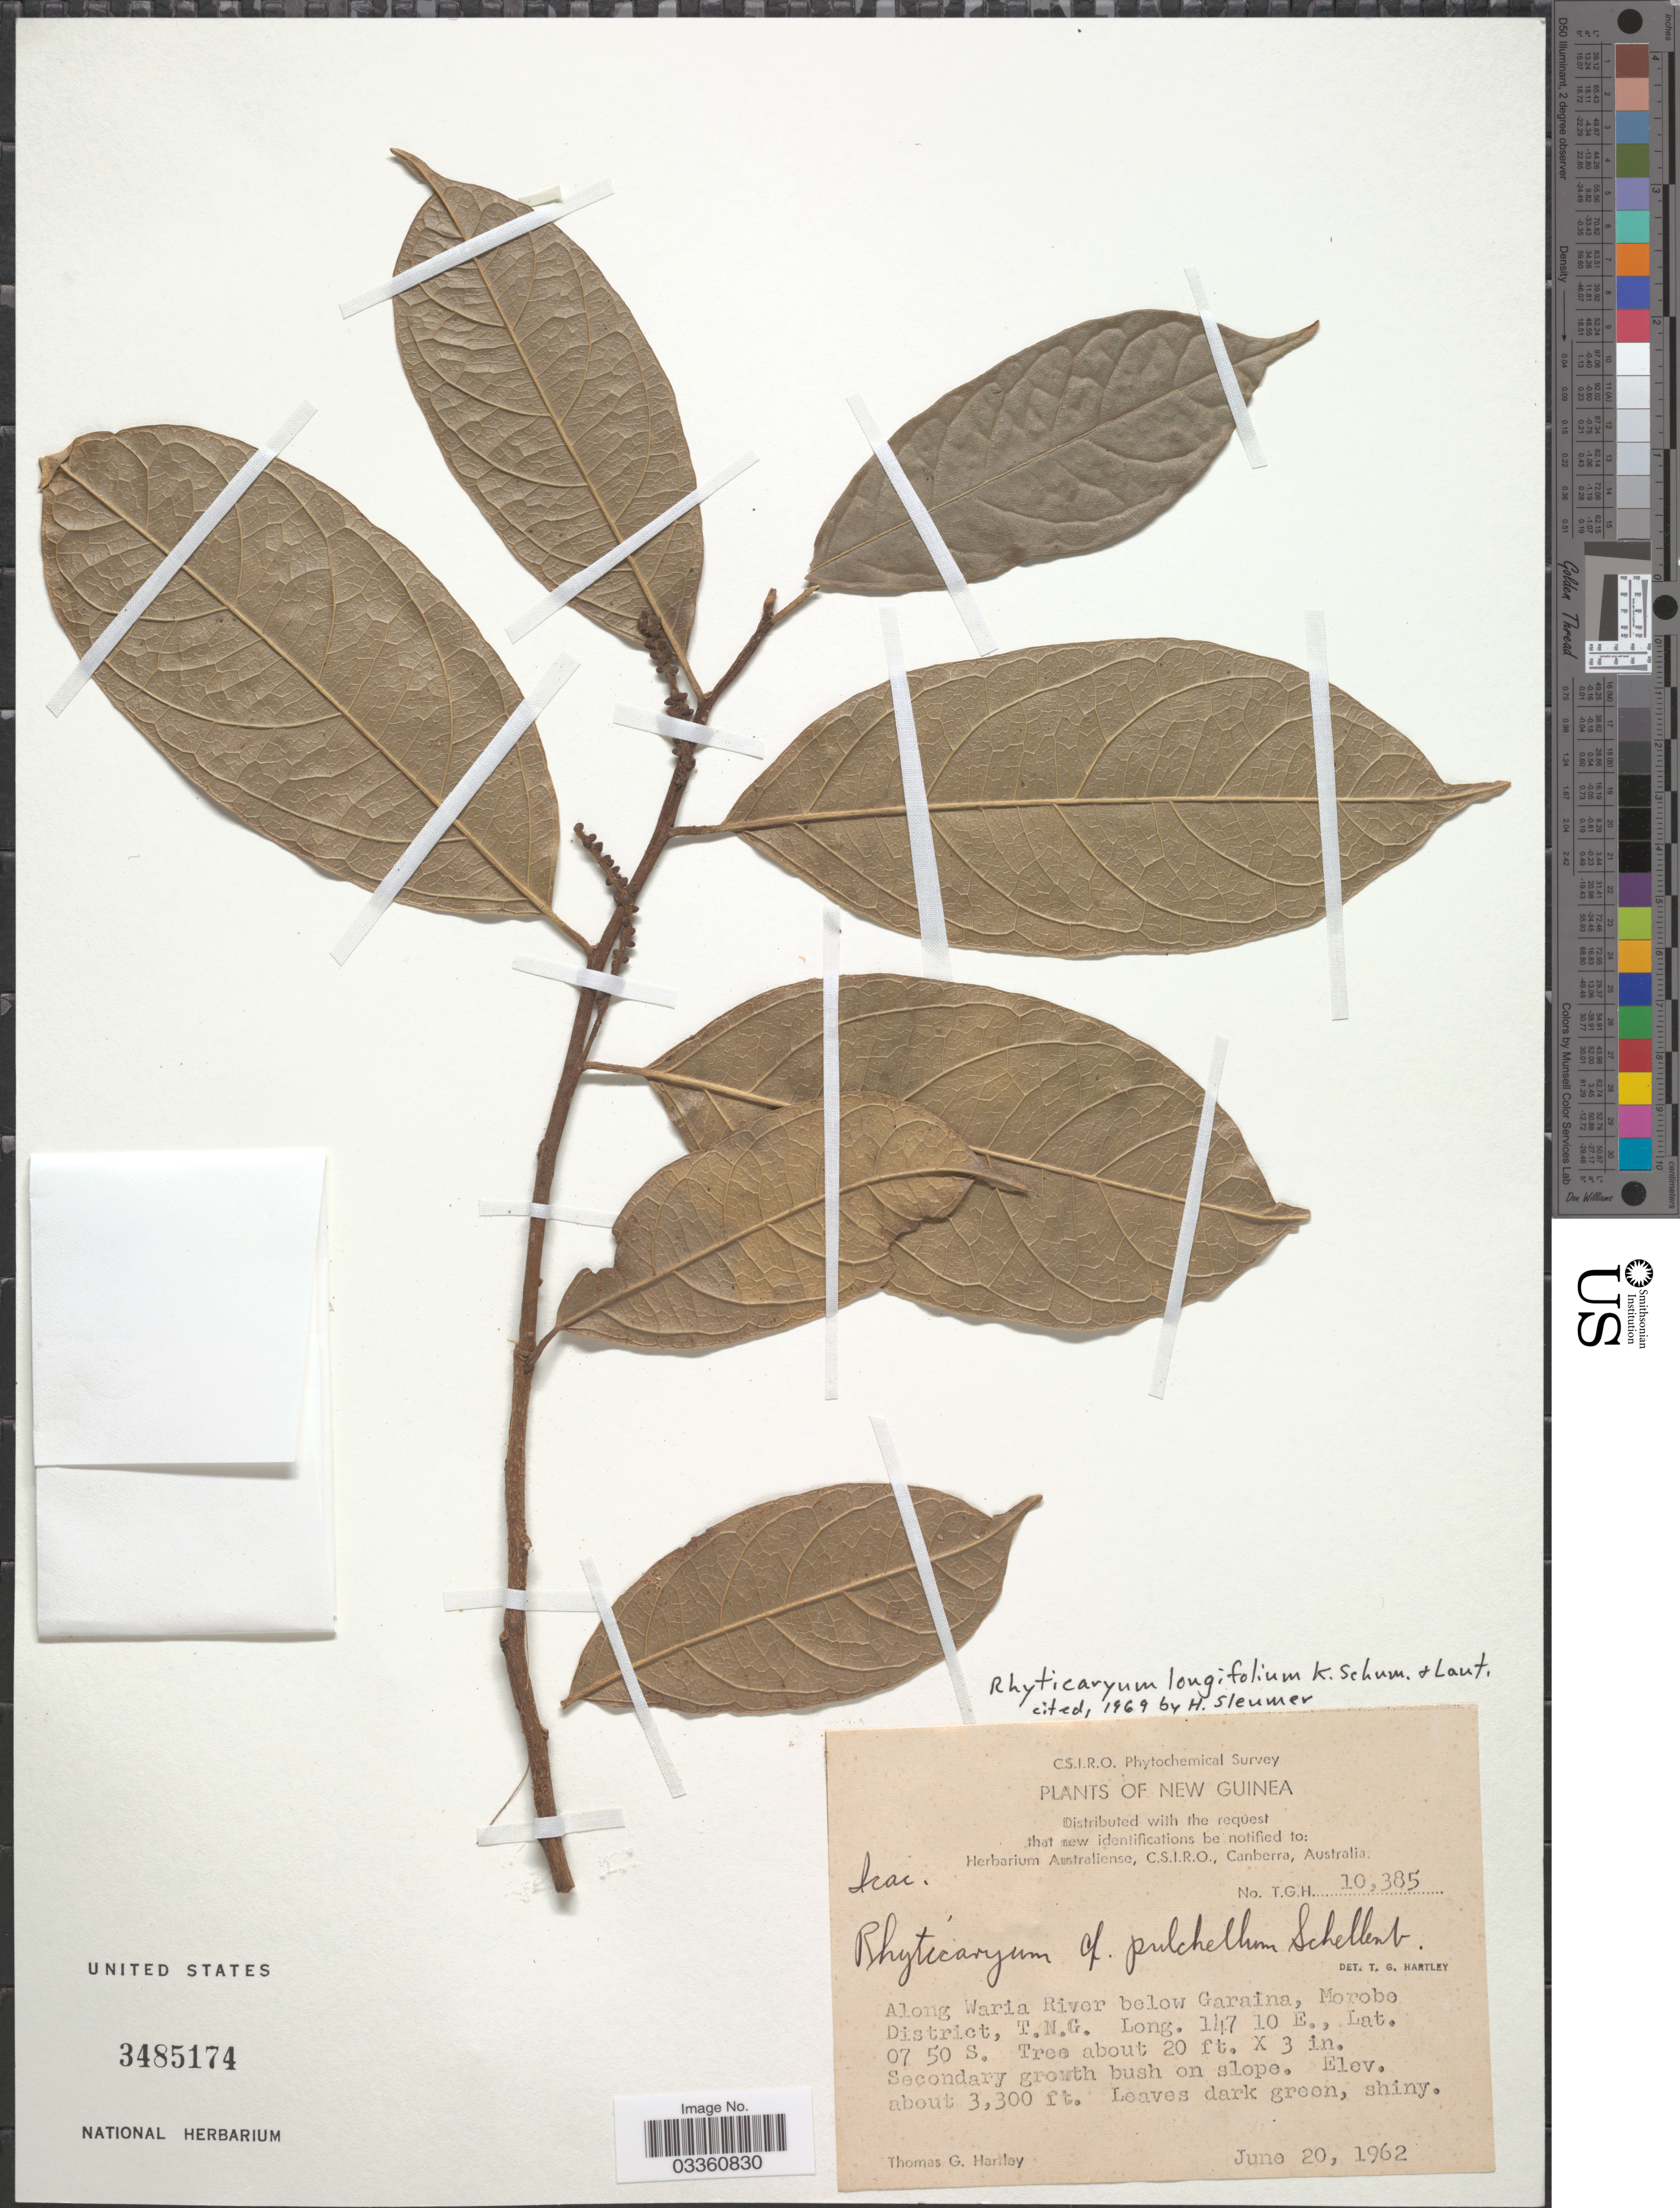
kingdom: Plantae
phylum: Tracheophyta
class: Magnoliopsida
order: Icacinales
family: Icacinaceae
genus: Ryticaryum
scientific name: Ryticaryum longifolium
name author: K. Schum. & Lauterb.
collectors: T. G. Hartley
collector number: TGH10385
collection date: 1962-06-20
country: Papua New Guinea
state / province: Morobe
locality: New Guinea. Along Waria River below Garaina, Morobe District, T..N.G.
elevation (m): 1006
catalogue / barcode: US 3485174